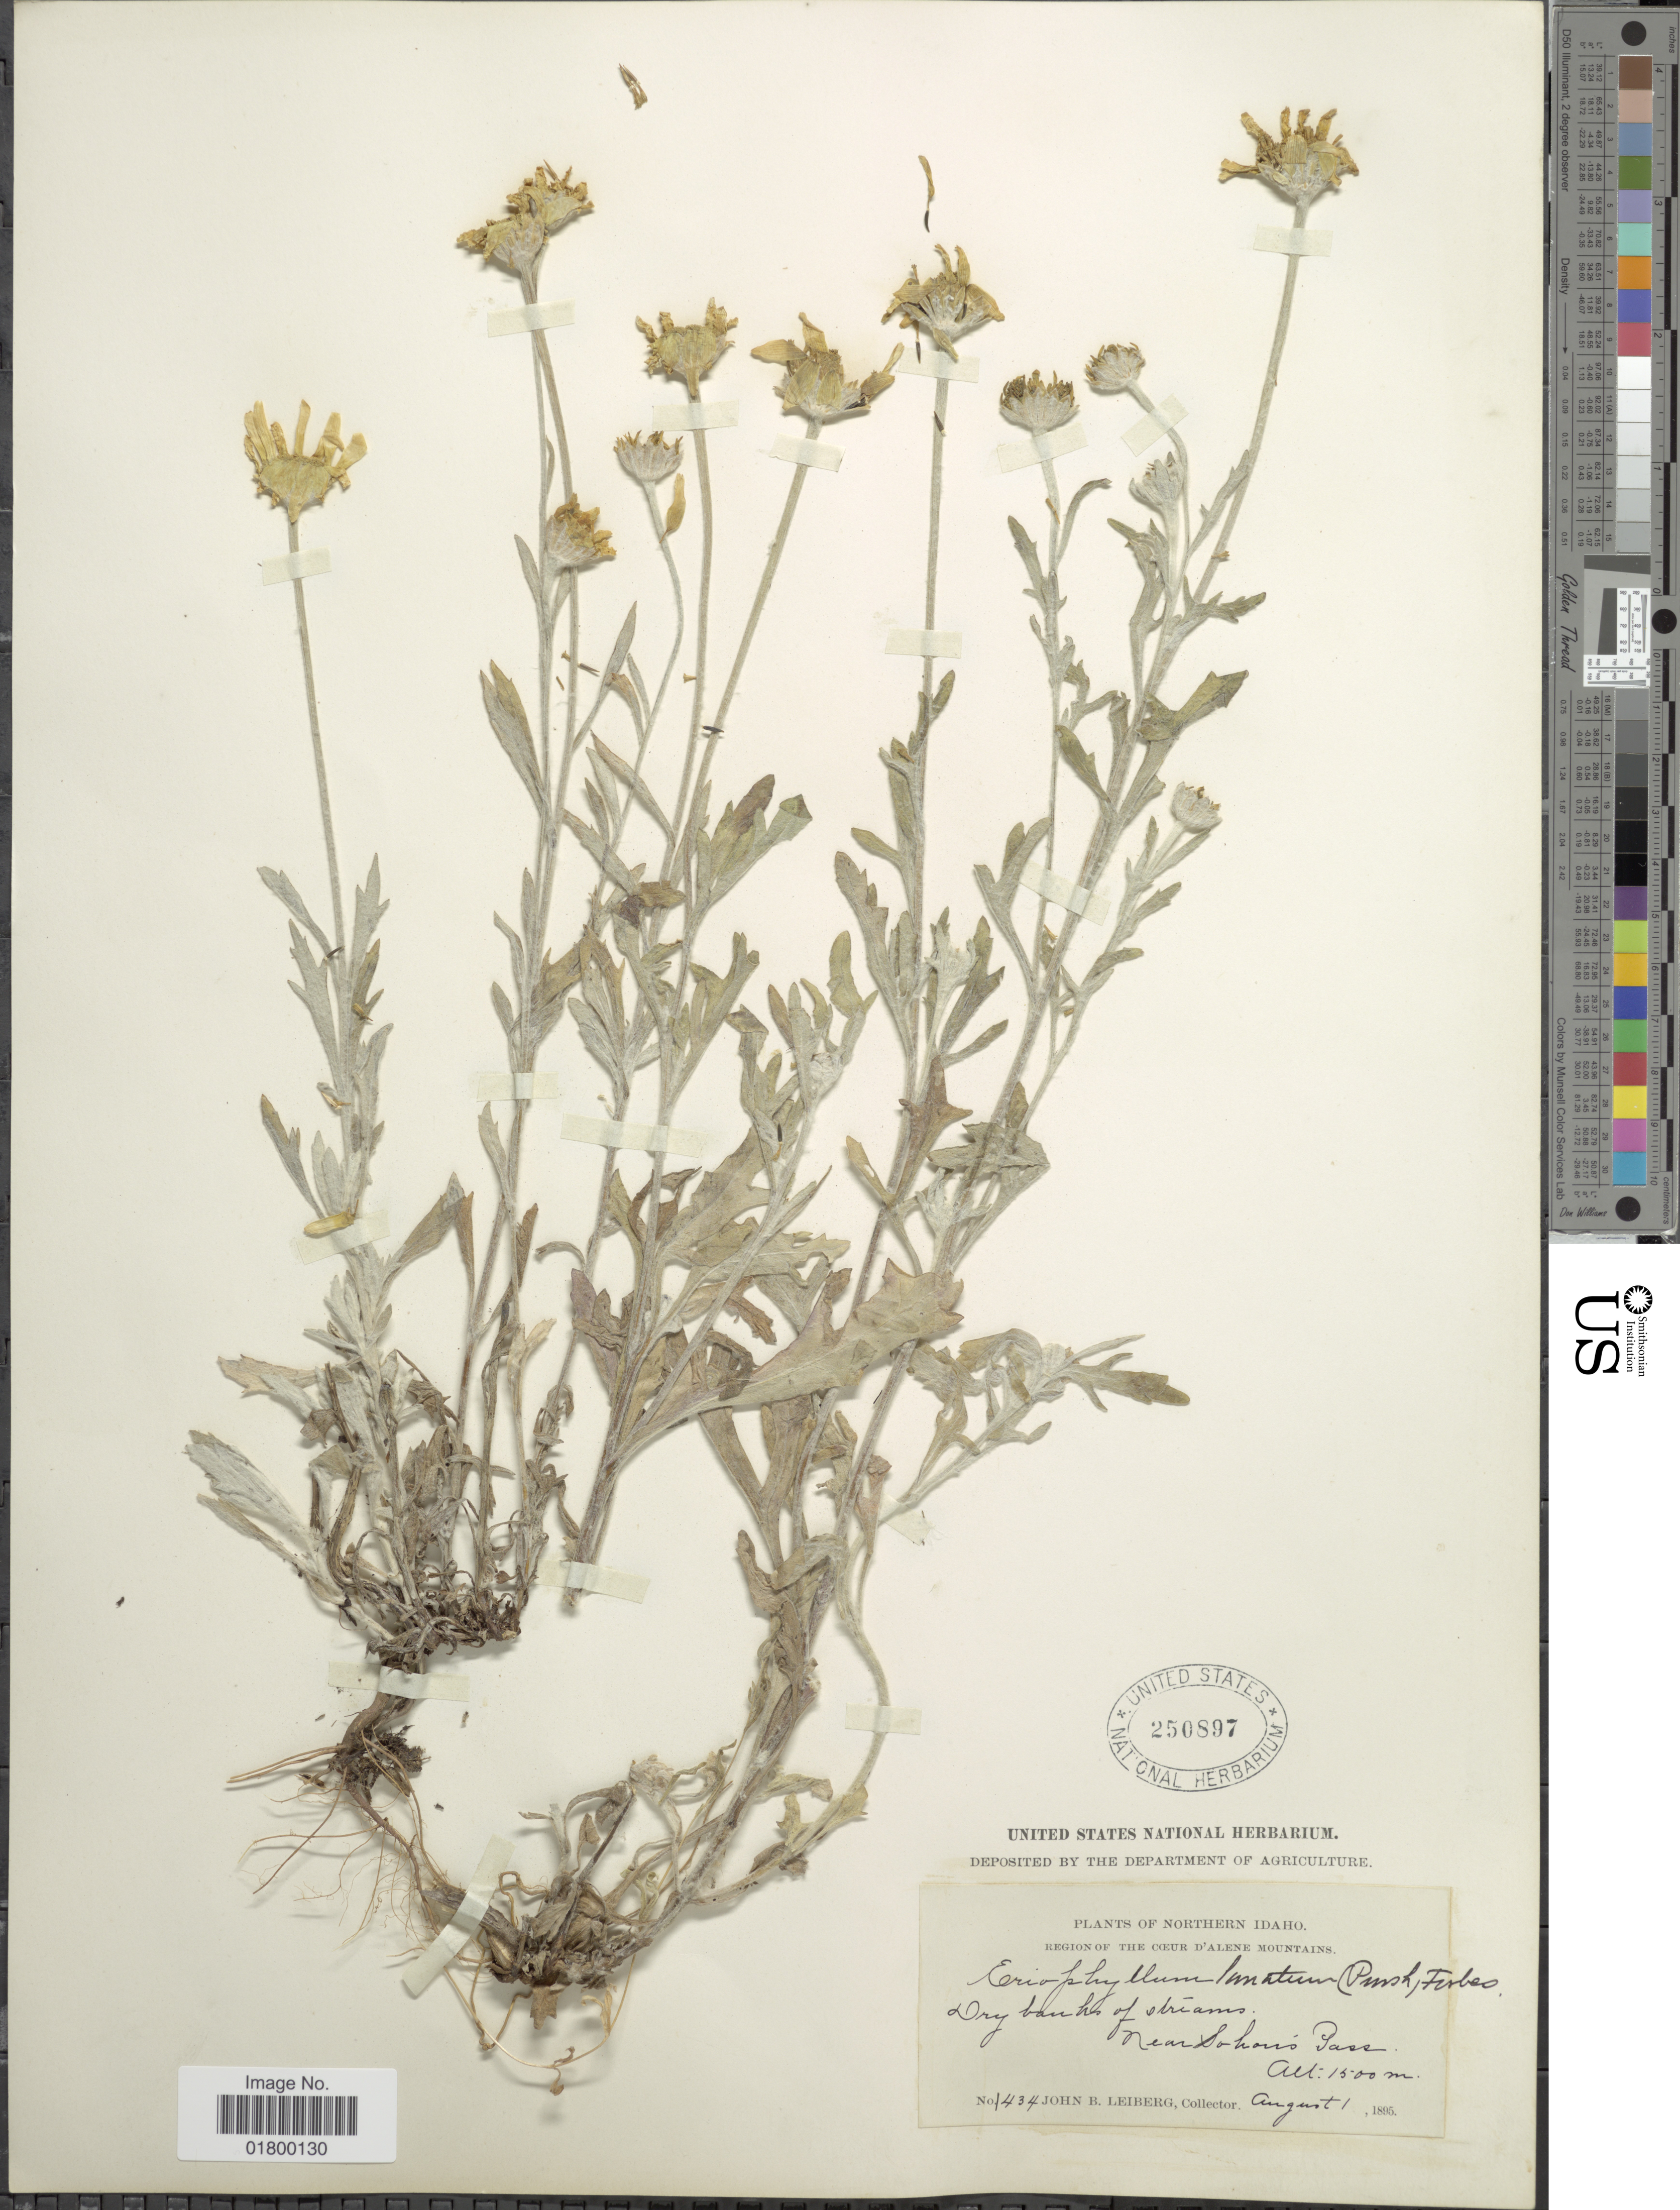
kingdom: Plantae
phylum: Tracheophyta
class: Magnoliopsida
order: Asterales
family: Asteraceae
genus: Eriophyllum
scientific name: Eriophyllum lanatum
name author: (Pursh) J. Forbes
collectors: J. B. Leiberg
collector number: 1434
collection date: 1895-08-01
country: United States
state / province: Idaho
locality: Northern Idaho. Region of the Couer D'Alene Mountains. Near St Louis Pass.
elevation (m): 1500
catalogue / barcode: US 250897